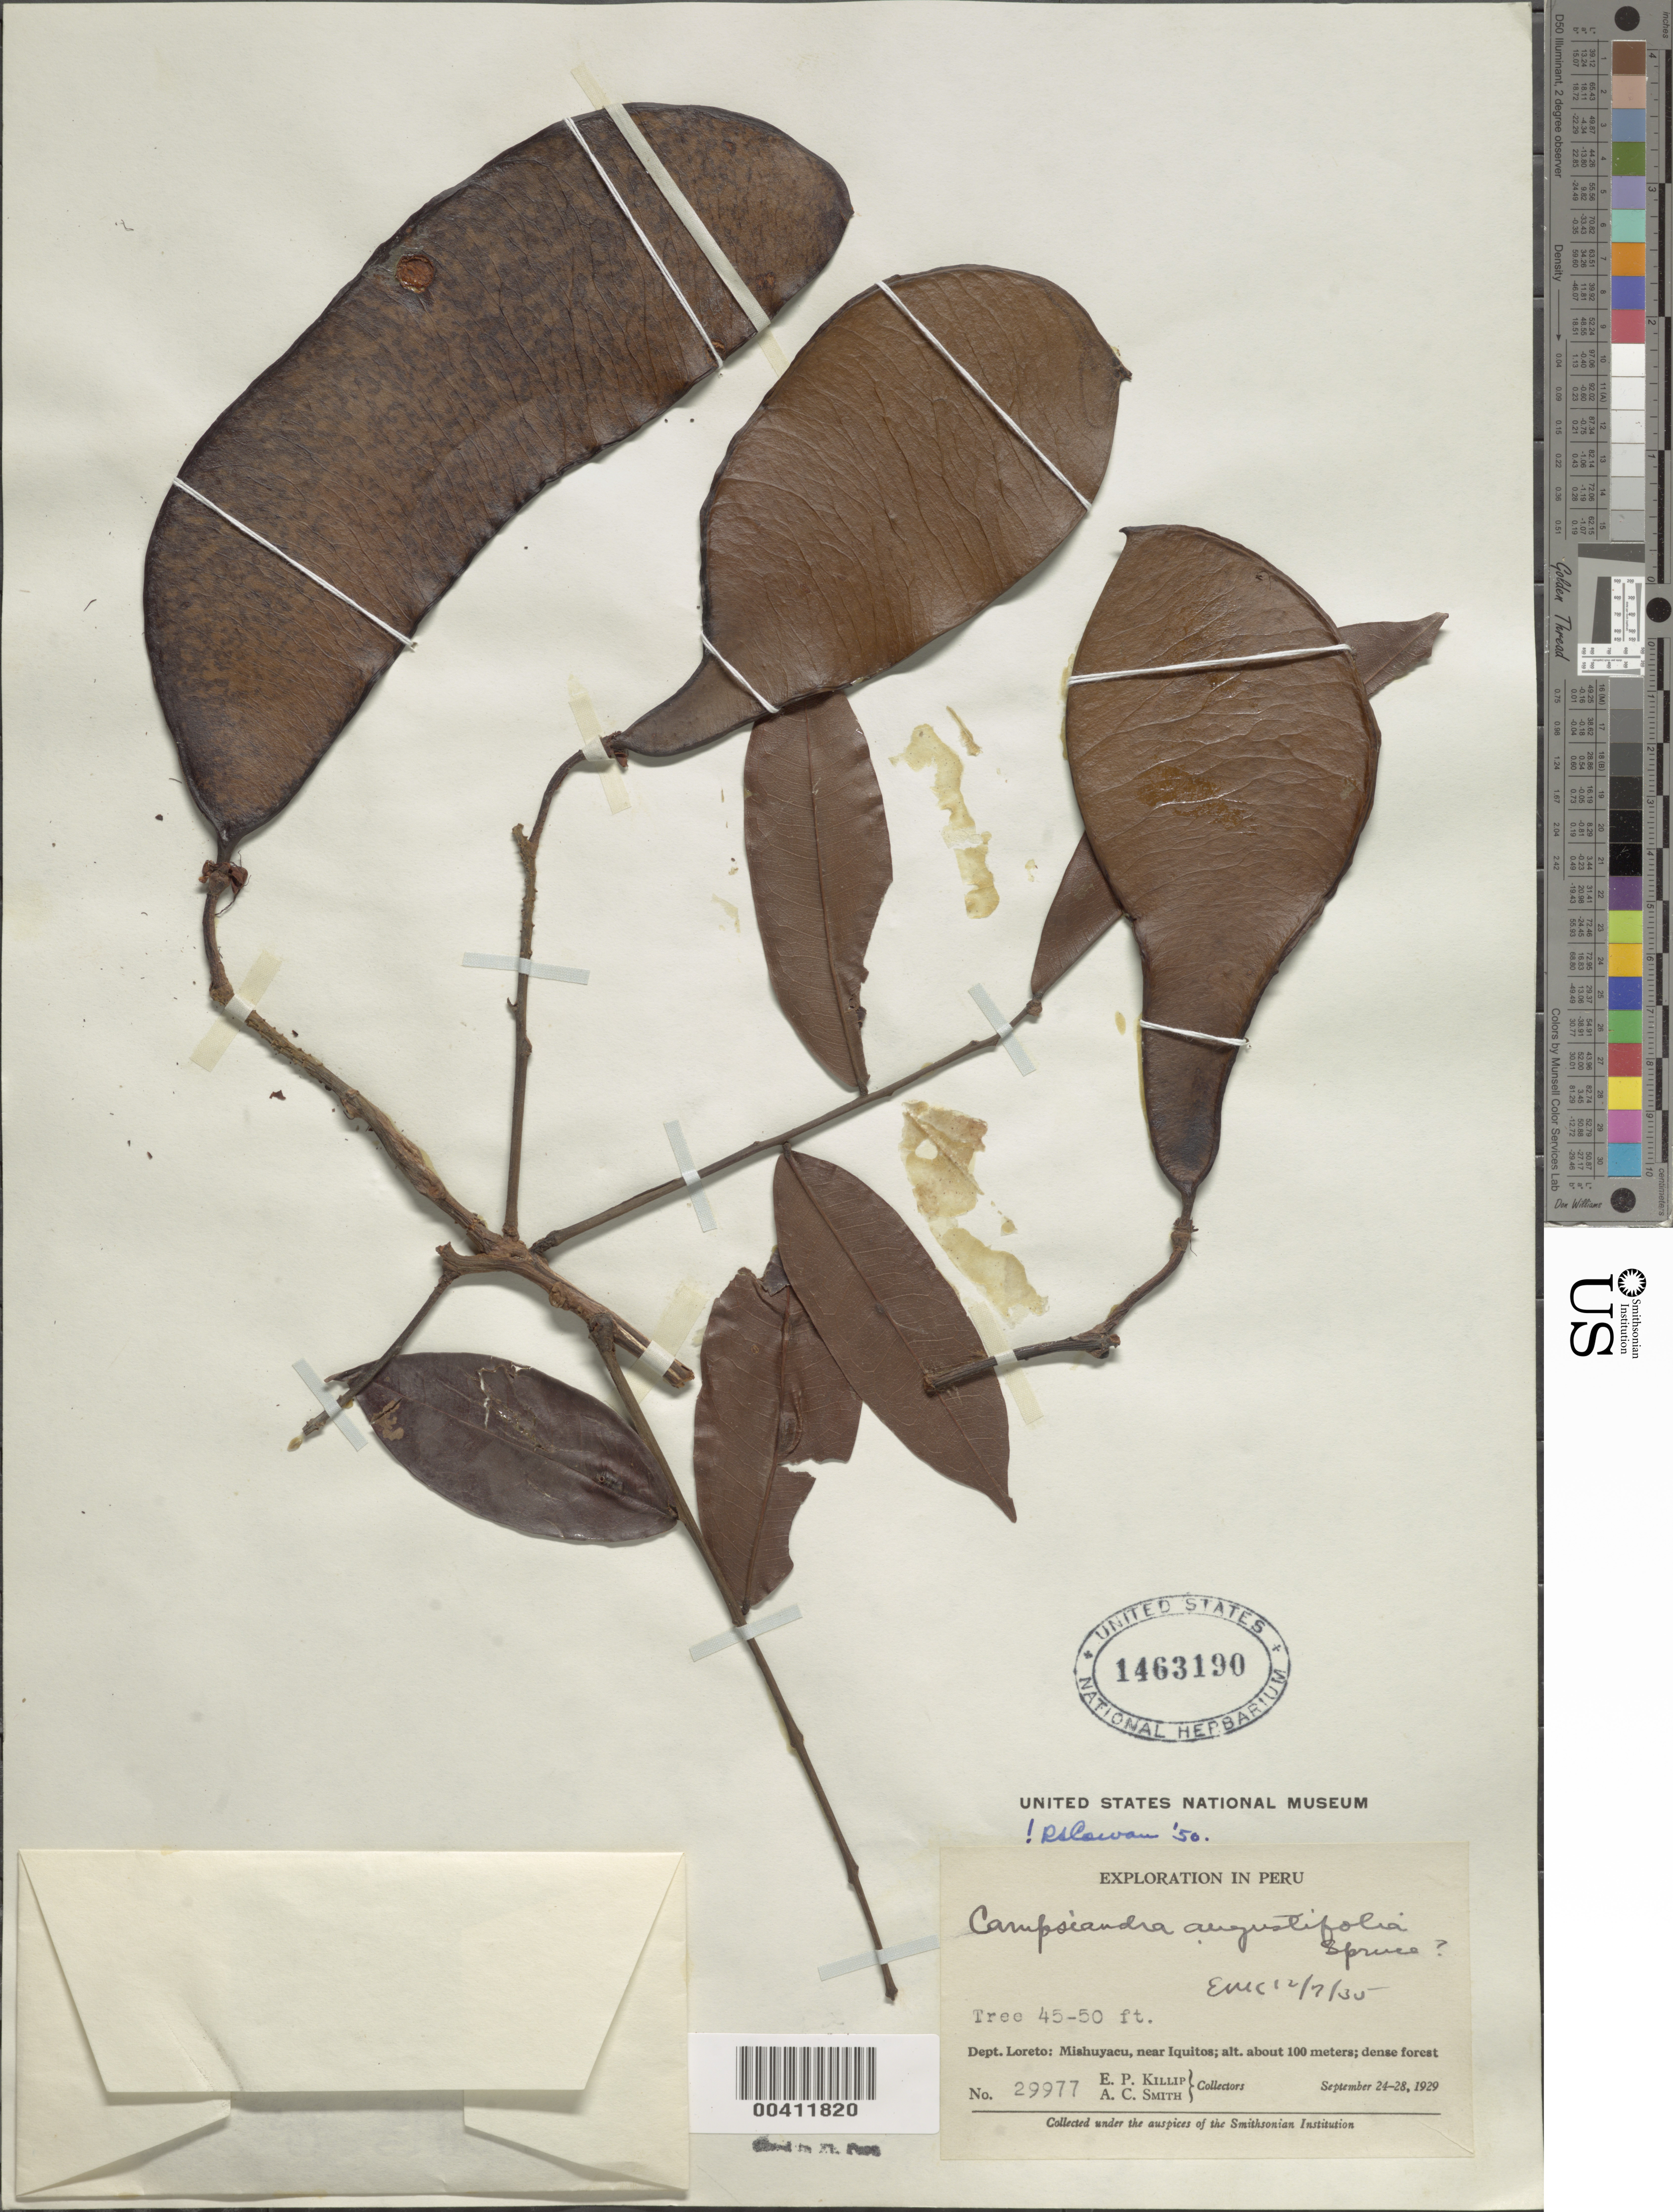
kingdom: Plantae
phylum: Tracheophyta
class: Magnoliopsida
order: Fabales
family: Fabaceae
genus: Campsiandra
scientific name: Campsiandra angustifolia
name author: Spruce ex Benth.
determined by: Cowan, R. S.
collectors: E. P. Killip & A. C. Smith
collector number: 29977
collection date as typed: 24 Sep 1929 to 28 Sep 1929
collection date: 1929-09-24/1929-09-28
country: Peru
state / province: Loreto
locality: Mishuyaco, near iquitos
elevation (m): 100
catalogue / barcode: US 1463190